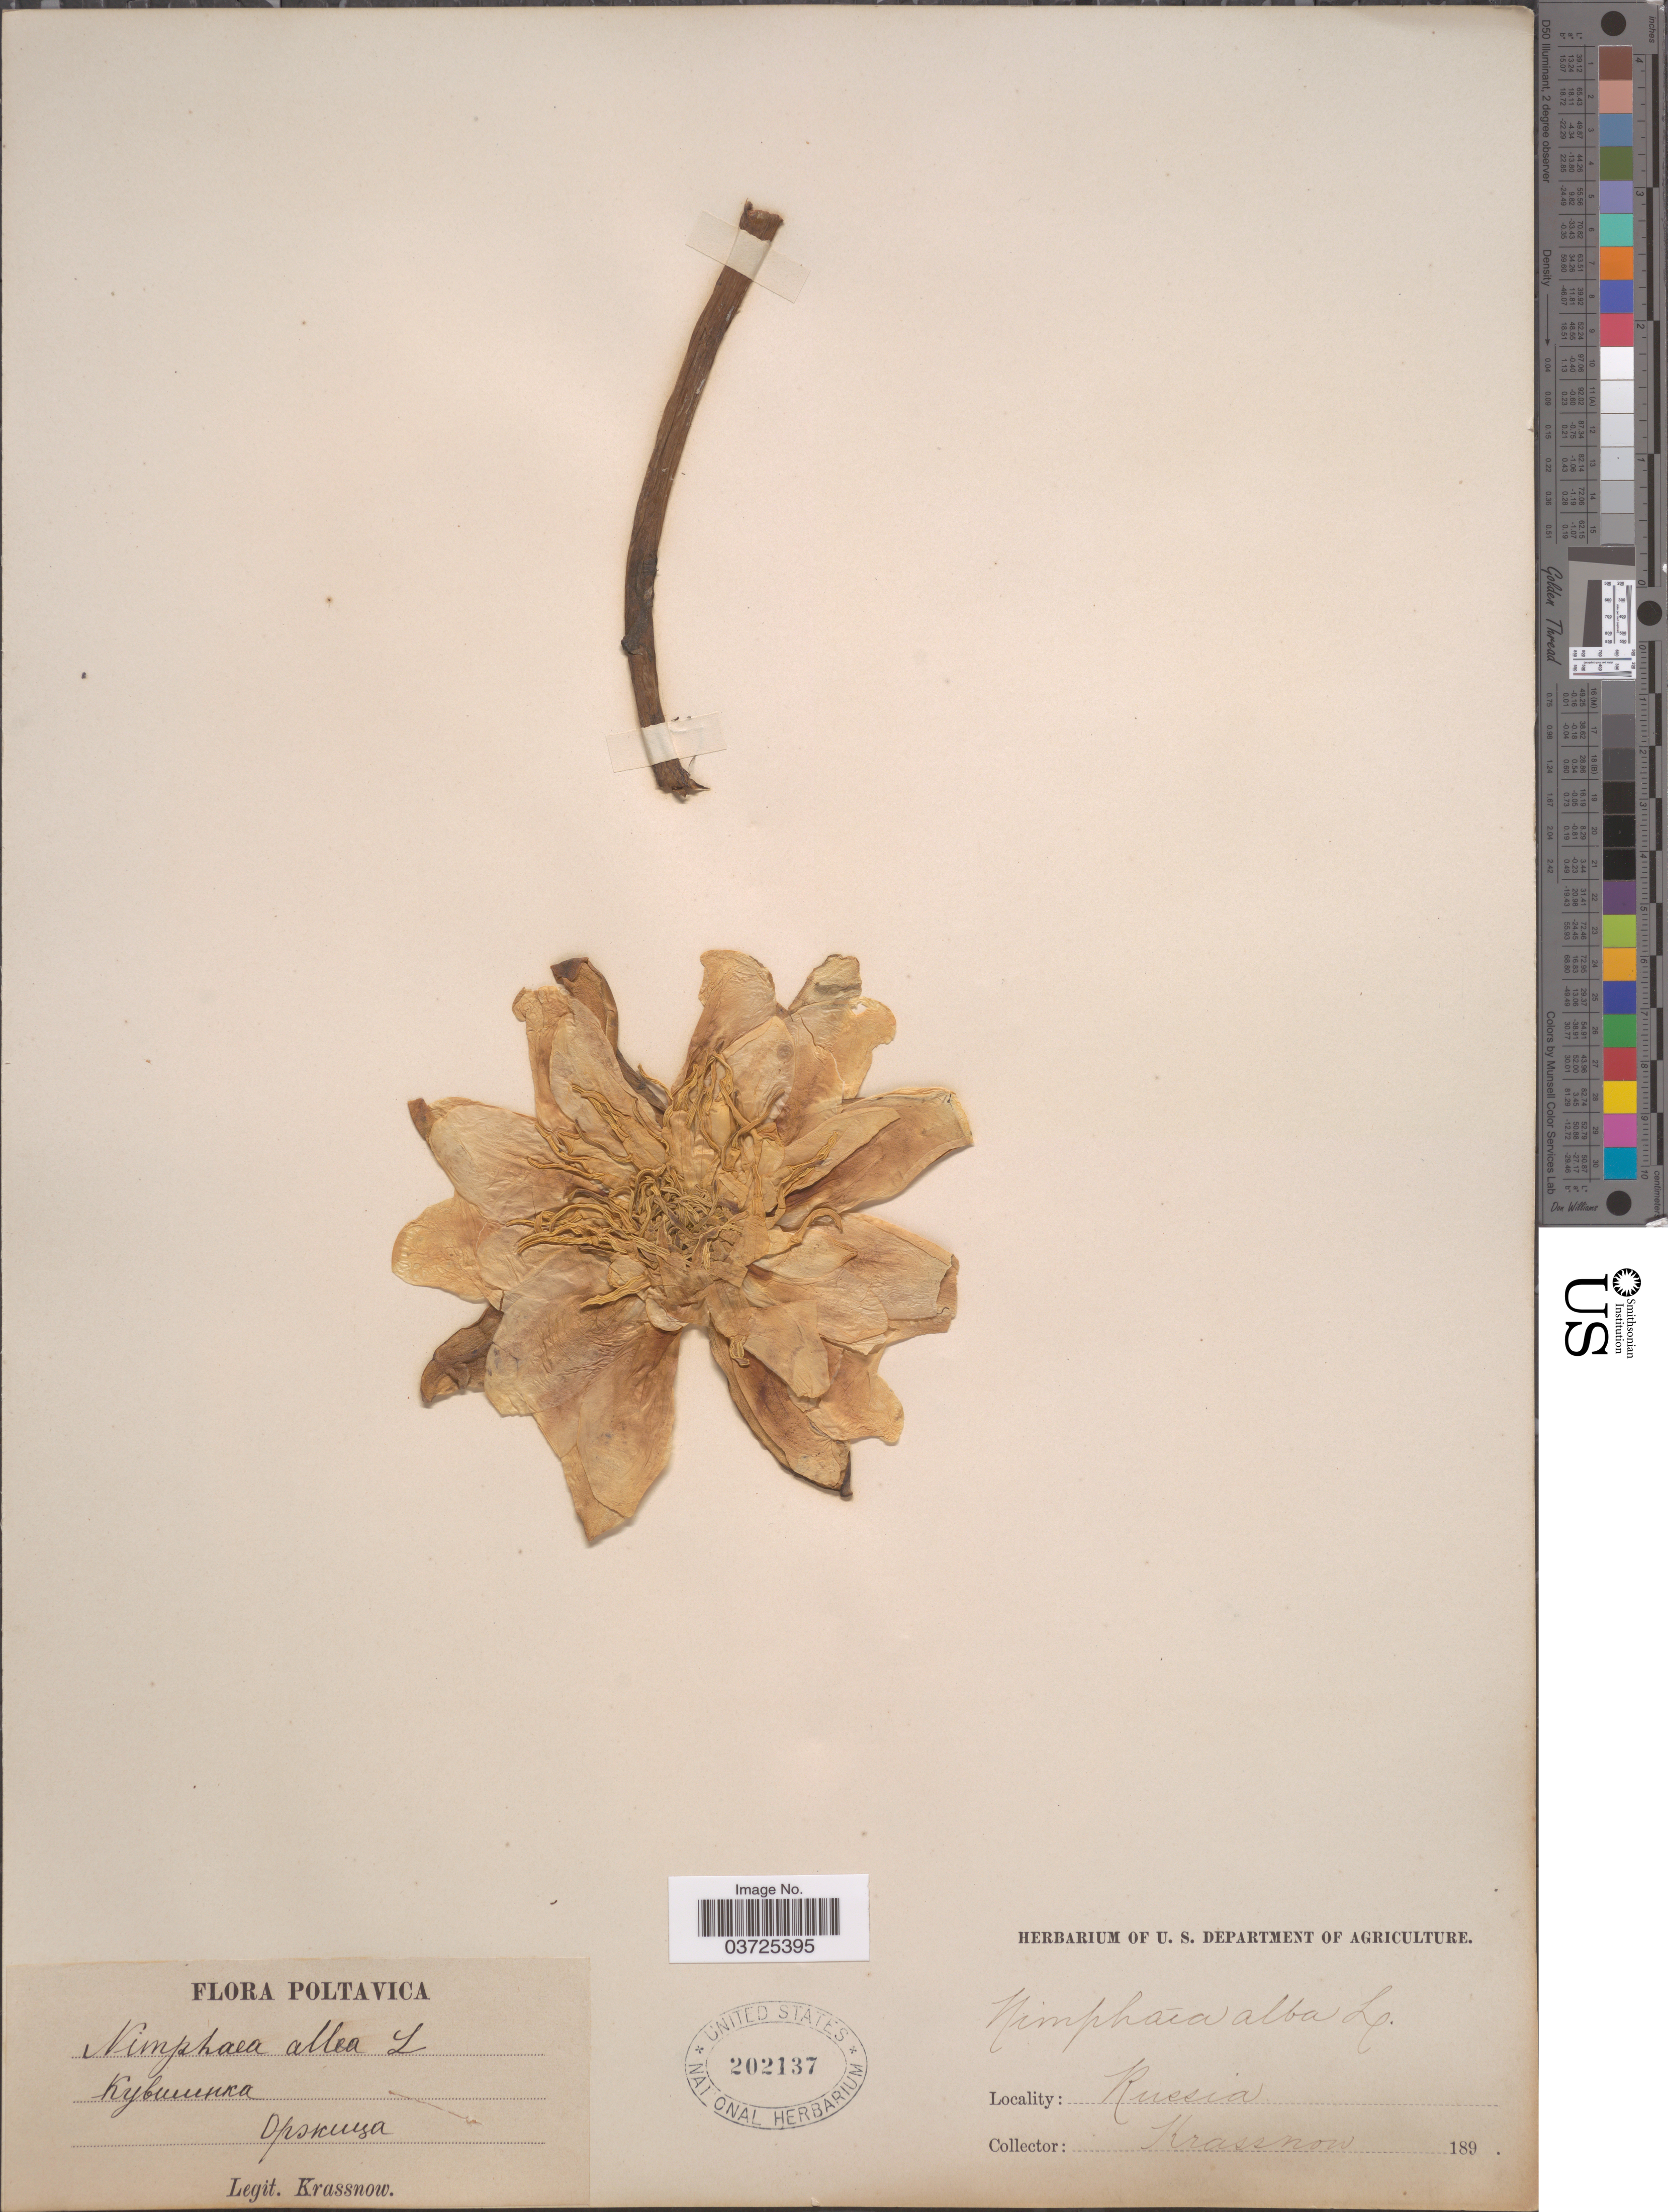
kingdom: Plantae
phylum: Tracheophyta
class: Magnoliopsida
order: Nymphaeales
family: Nymphaeaceae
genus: Nymphaea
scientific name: Nymphaea alba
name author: L.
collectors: -. Krassnow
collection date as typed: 189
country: Ukraine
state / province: Poltava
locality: Orzhitsya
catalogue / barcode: US 202137